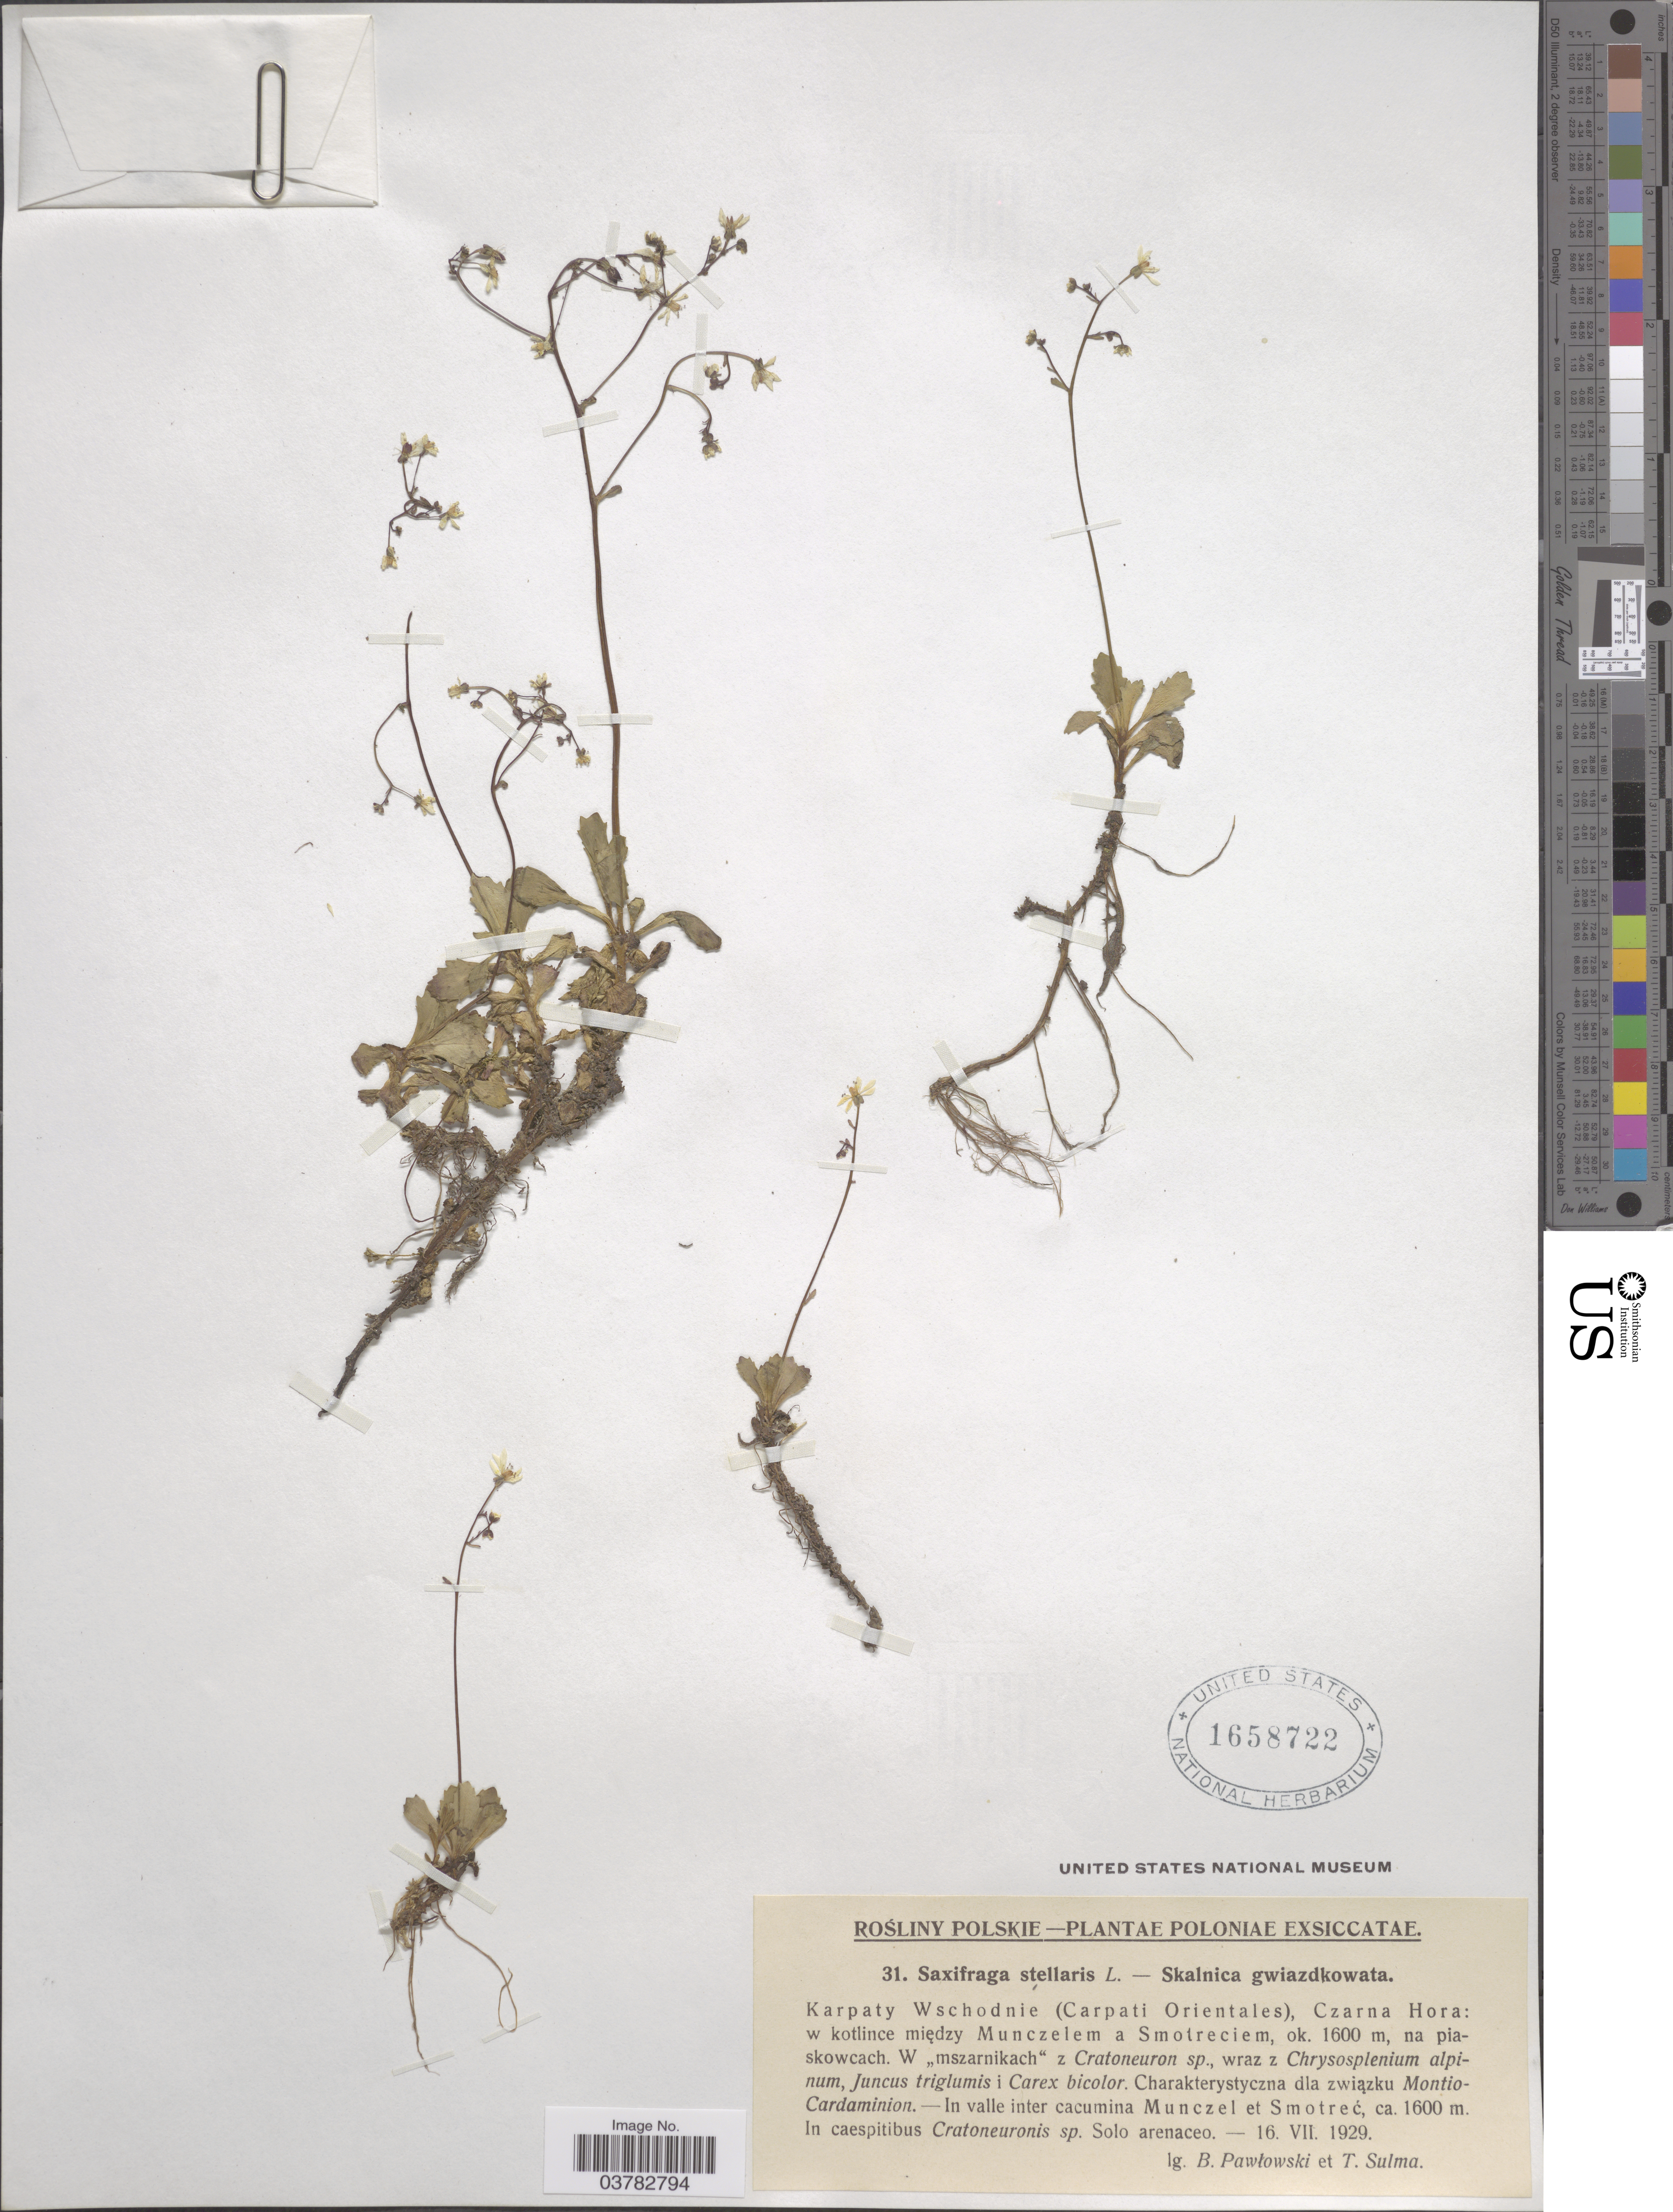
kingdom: Plantae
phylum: Tracheophyta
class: Magnoliopsida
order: Saxifragales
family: Saxifragaceae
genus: Micranthes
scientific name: Micranthes stellaris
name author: (L.) Galasso et al.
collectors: B. Pawlowski & T. Sulma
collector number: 31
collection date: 1929-07-16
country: Poland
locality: Poloniae. Cardaminion.- In valle inter cacumina Munczel et Smotreć.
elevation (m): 1600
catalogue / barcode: US 1658722